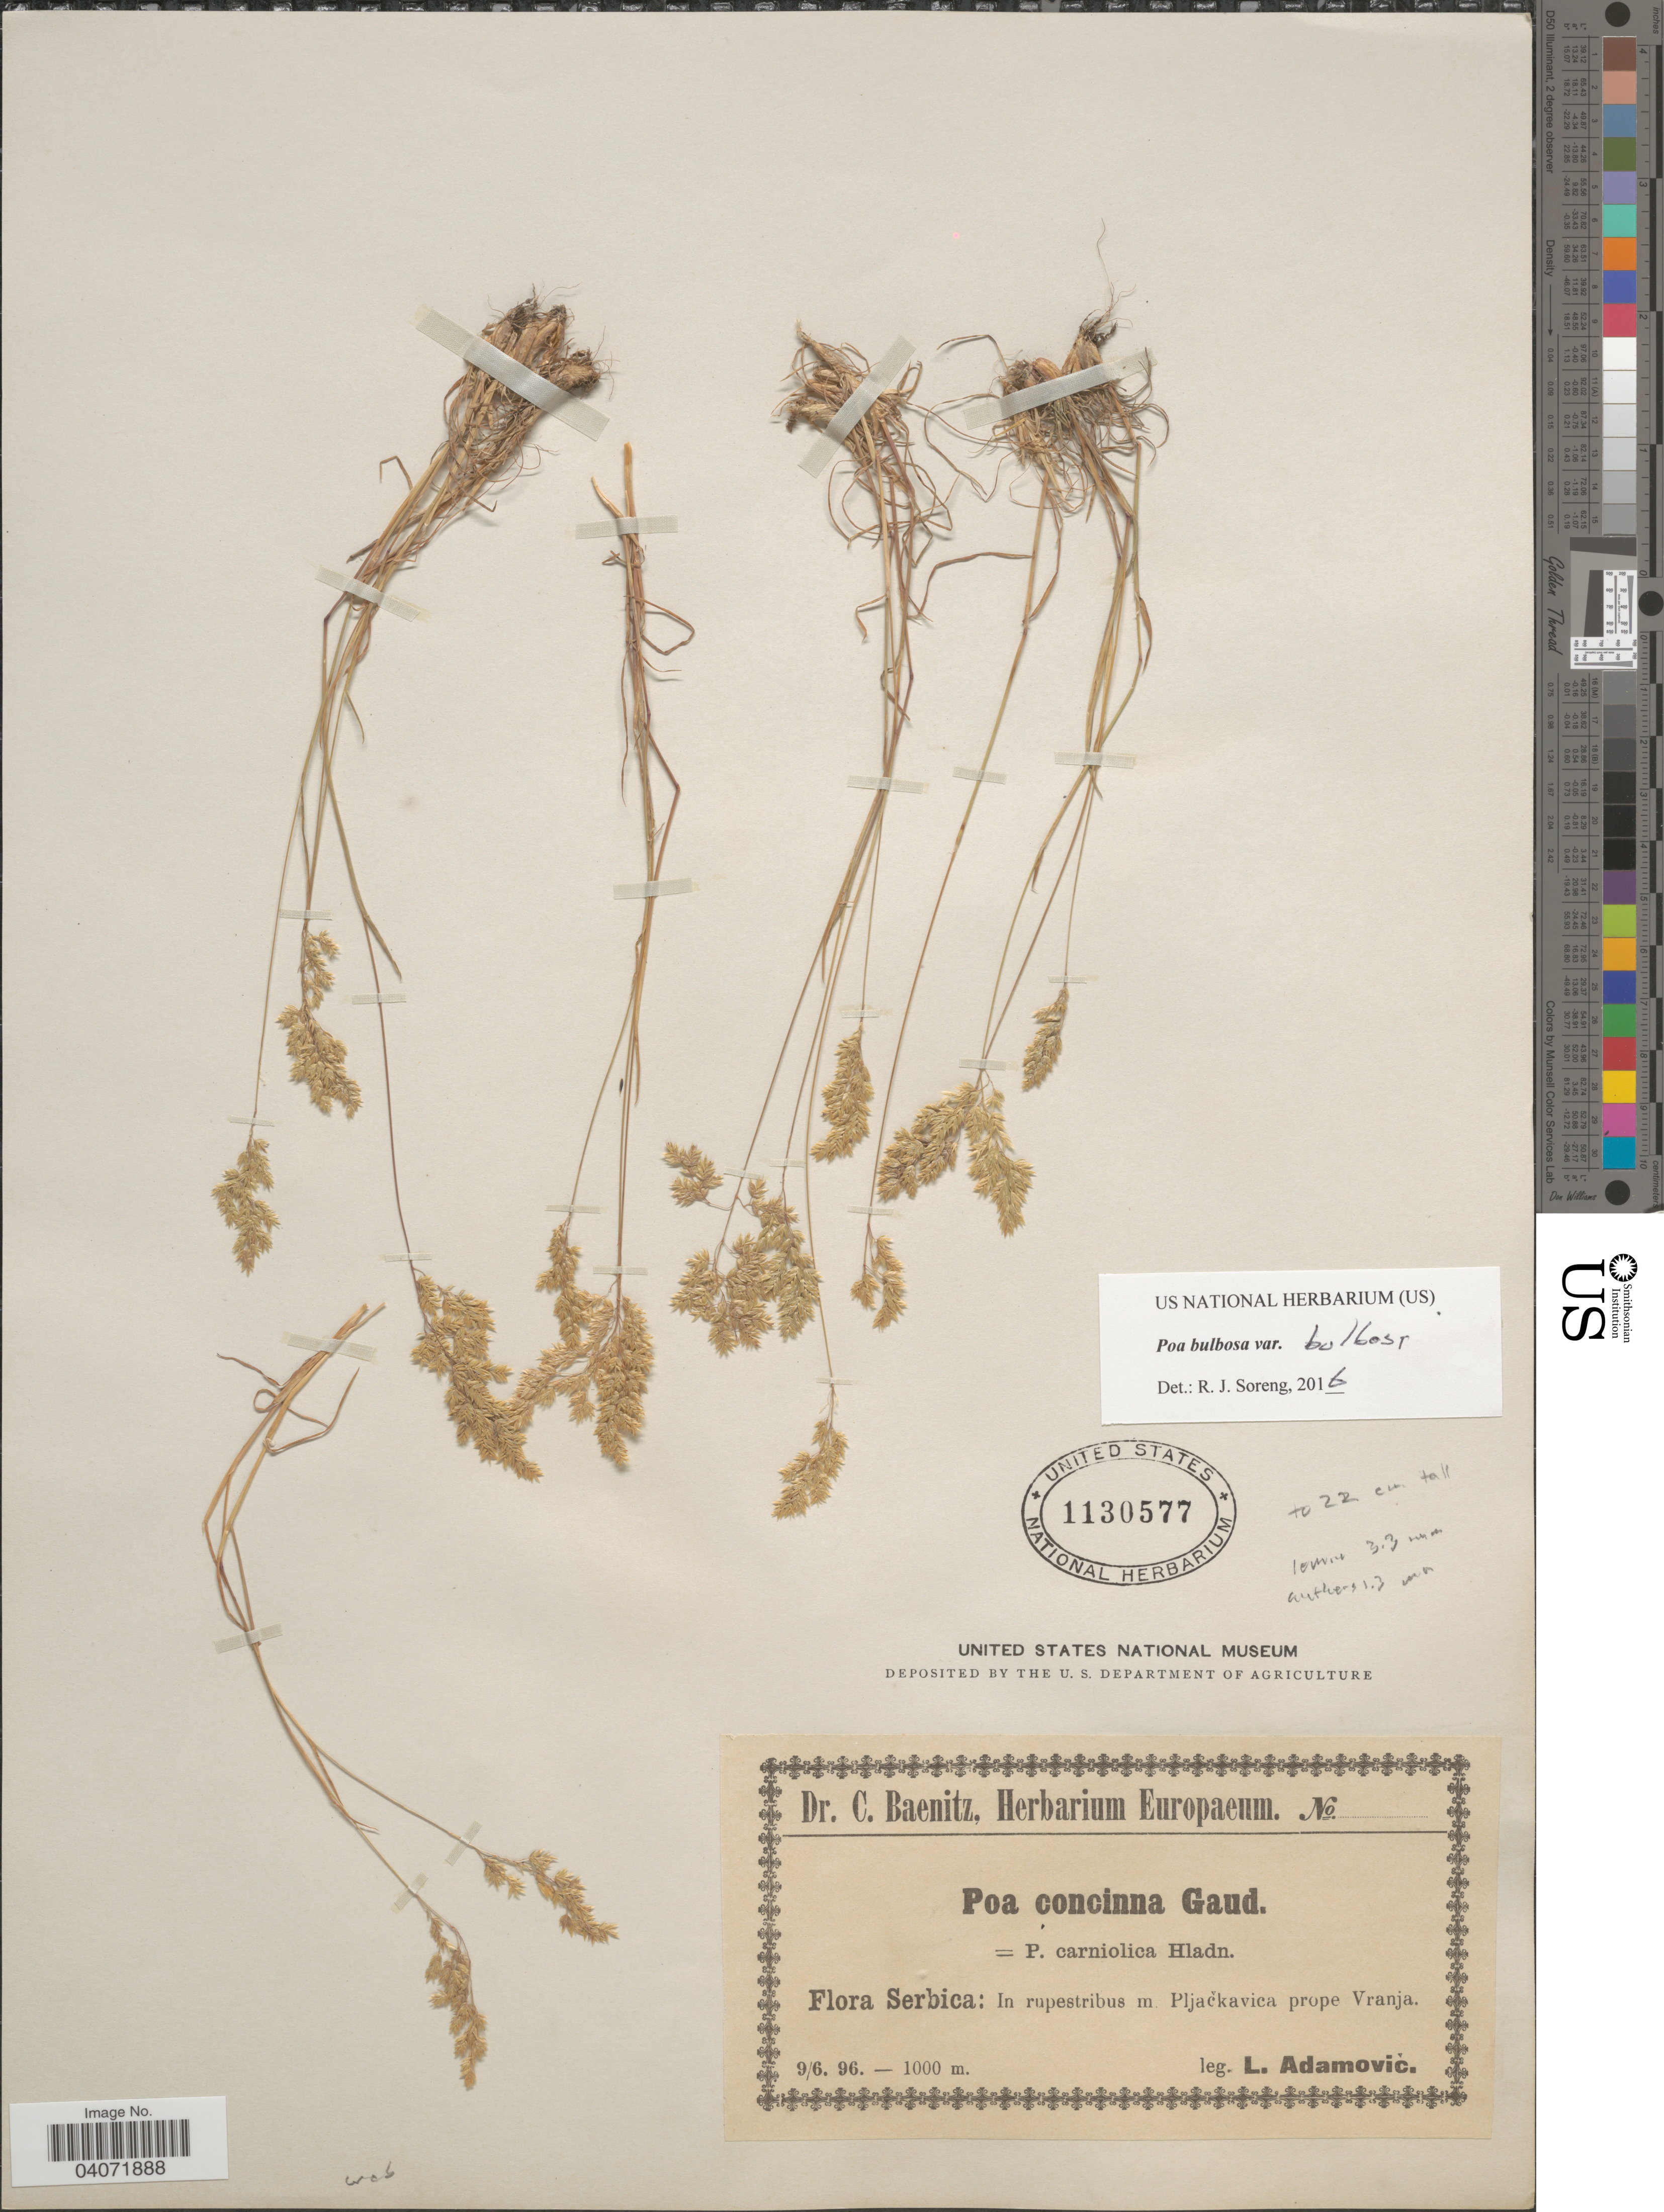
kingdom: Plantae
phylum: Tracheophyta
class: Liliopsida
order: Poales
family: Poaceae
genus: Poa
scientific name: Poa bulbosa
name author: L.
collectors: L. Adamović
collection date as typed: Transcribed d/m/y: 9/6/96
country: Serbia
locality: Serbica: In rupestribus m. Pljačkavica prope Vranja.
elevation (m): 1000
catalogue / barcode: US 1130577